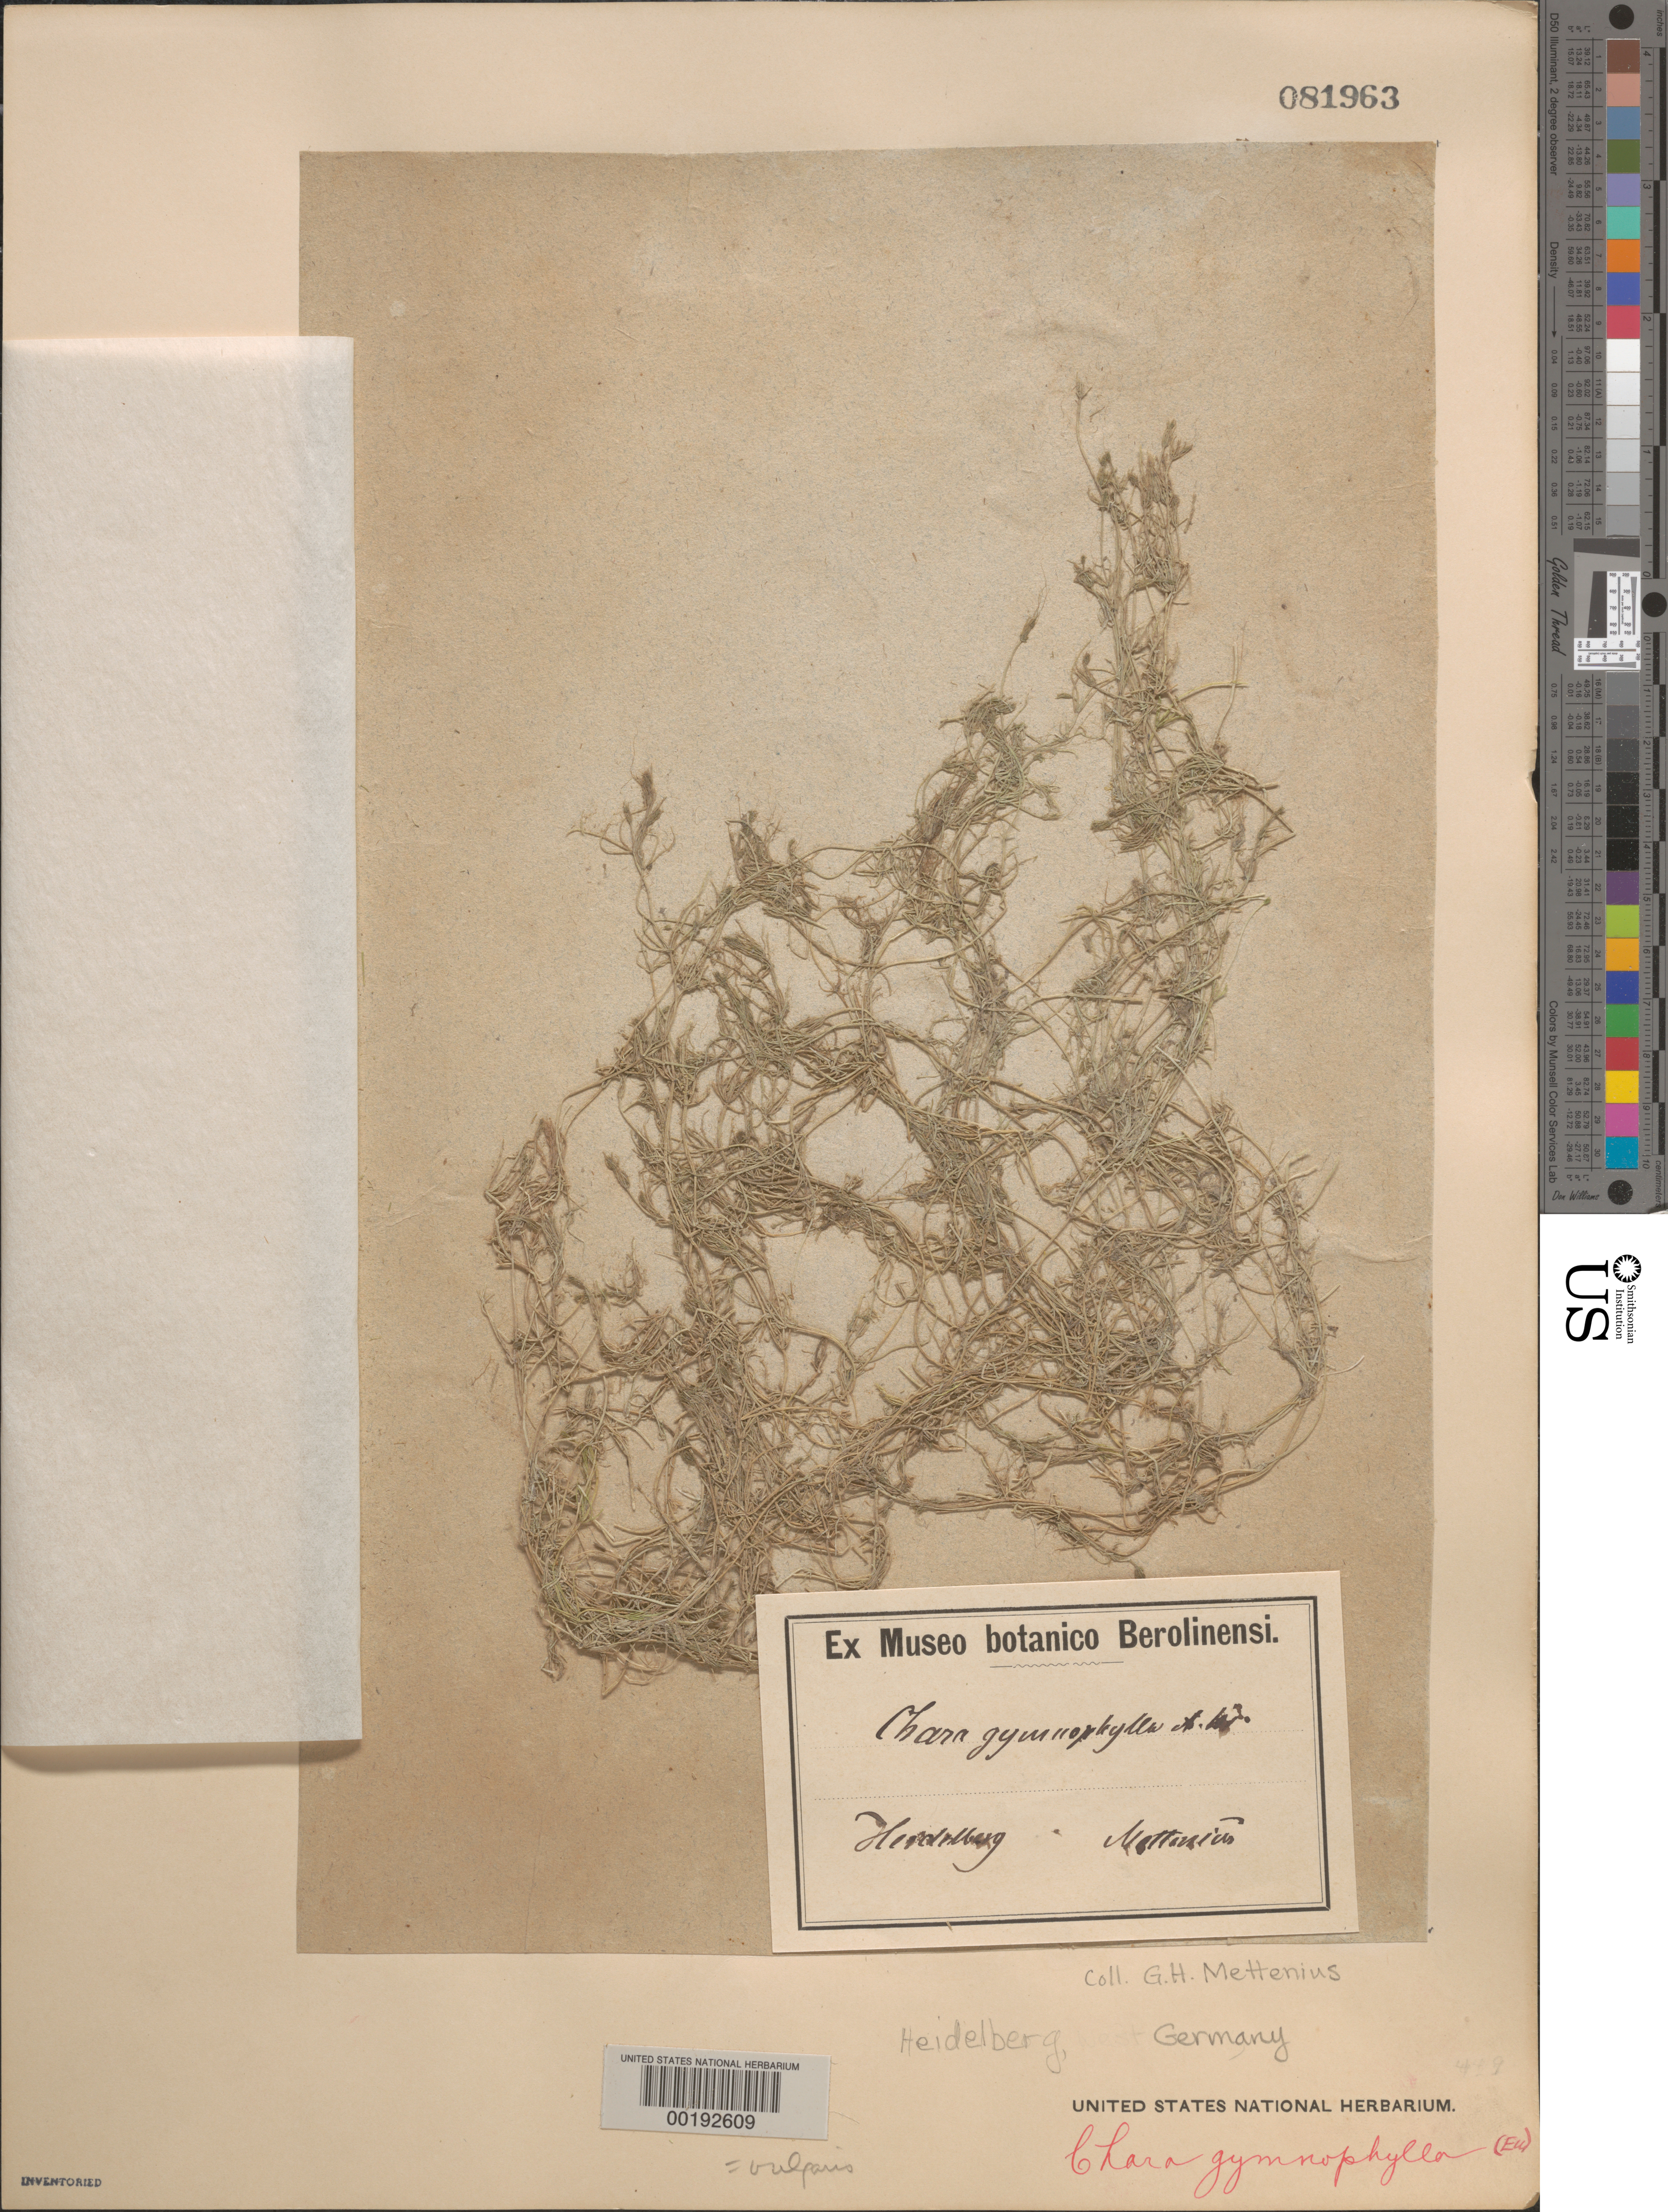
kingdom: Plantae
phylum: Charophyta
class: Charophyceae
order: Charales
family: Characeae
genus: Chara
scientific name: Chara vulgaris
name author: L.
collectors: G. H. Mettenius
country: Germany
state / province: Baden-Wurttemberg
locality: Heidelburg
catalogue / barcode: US 81963